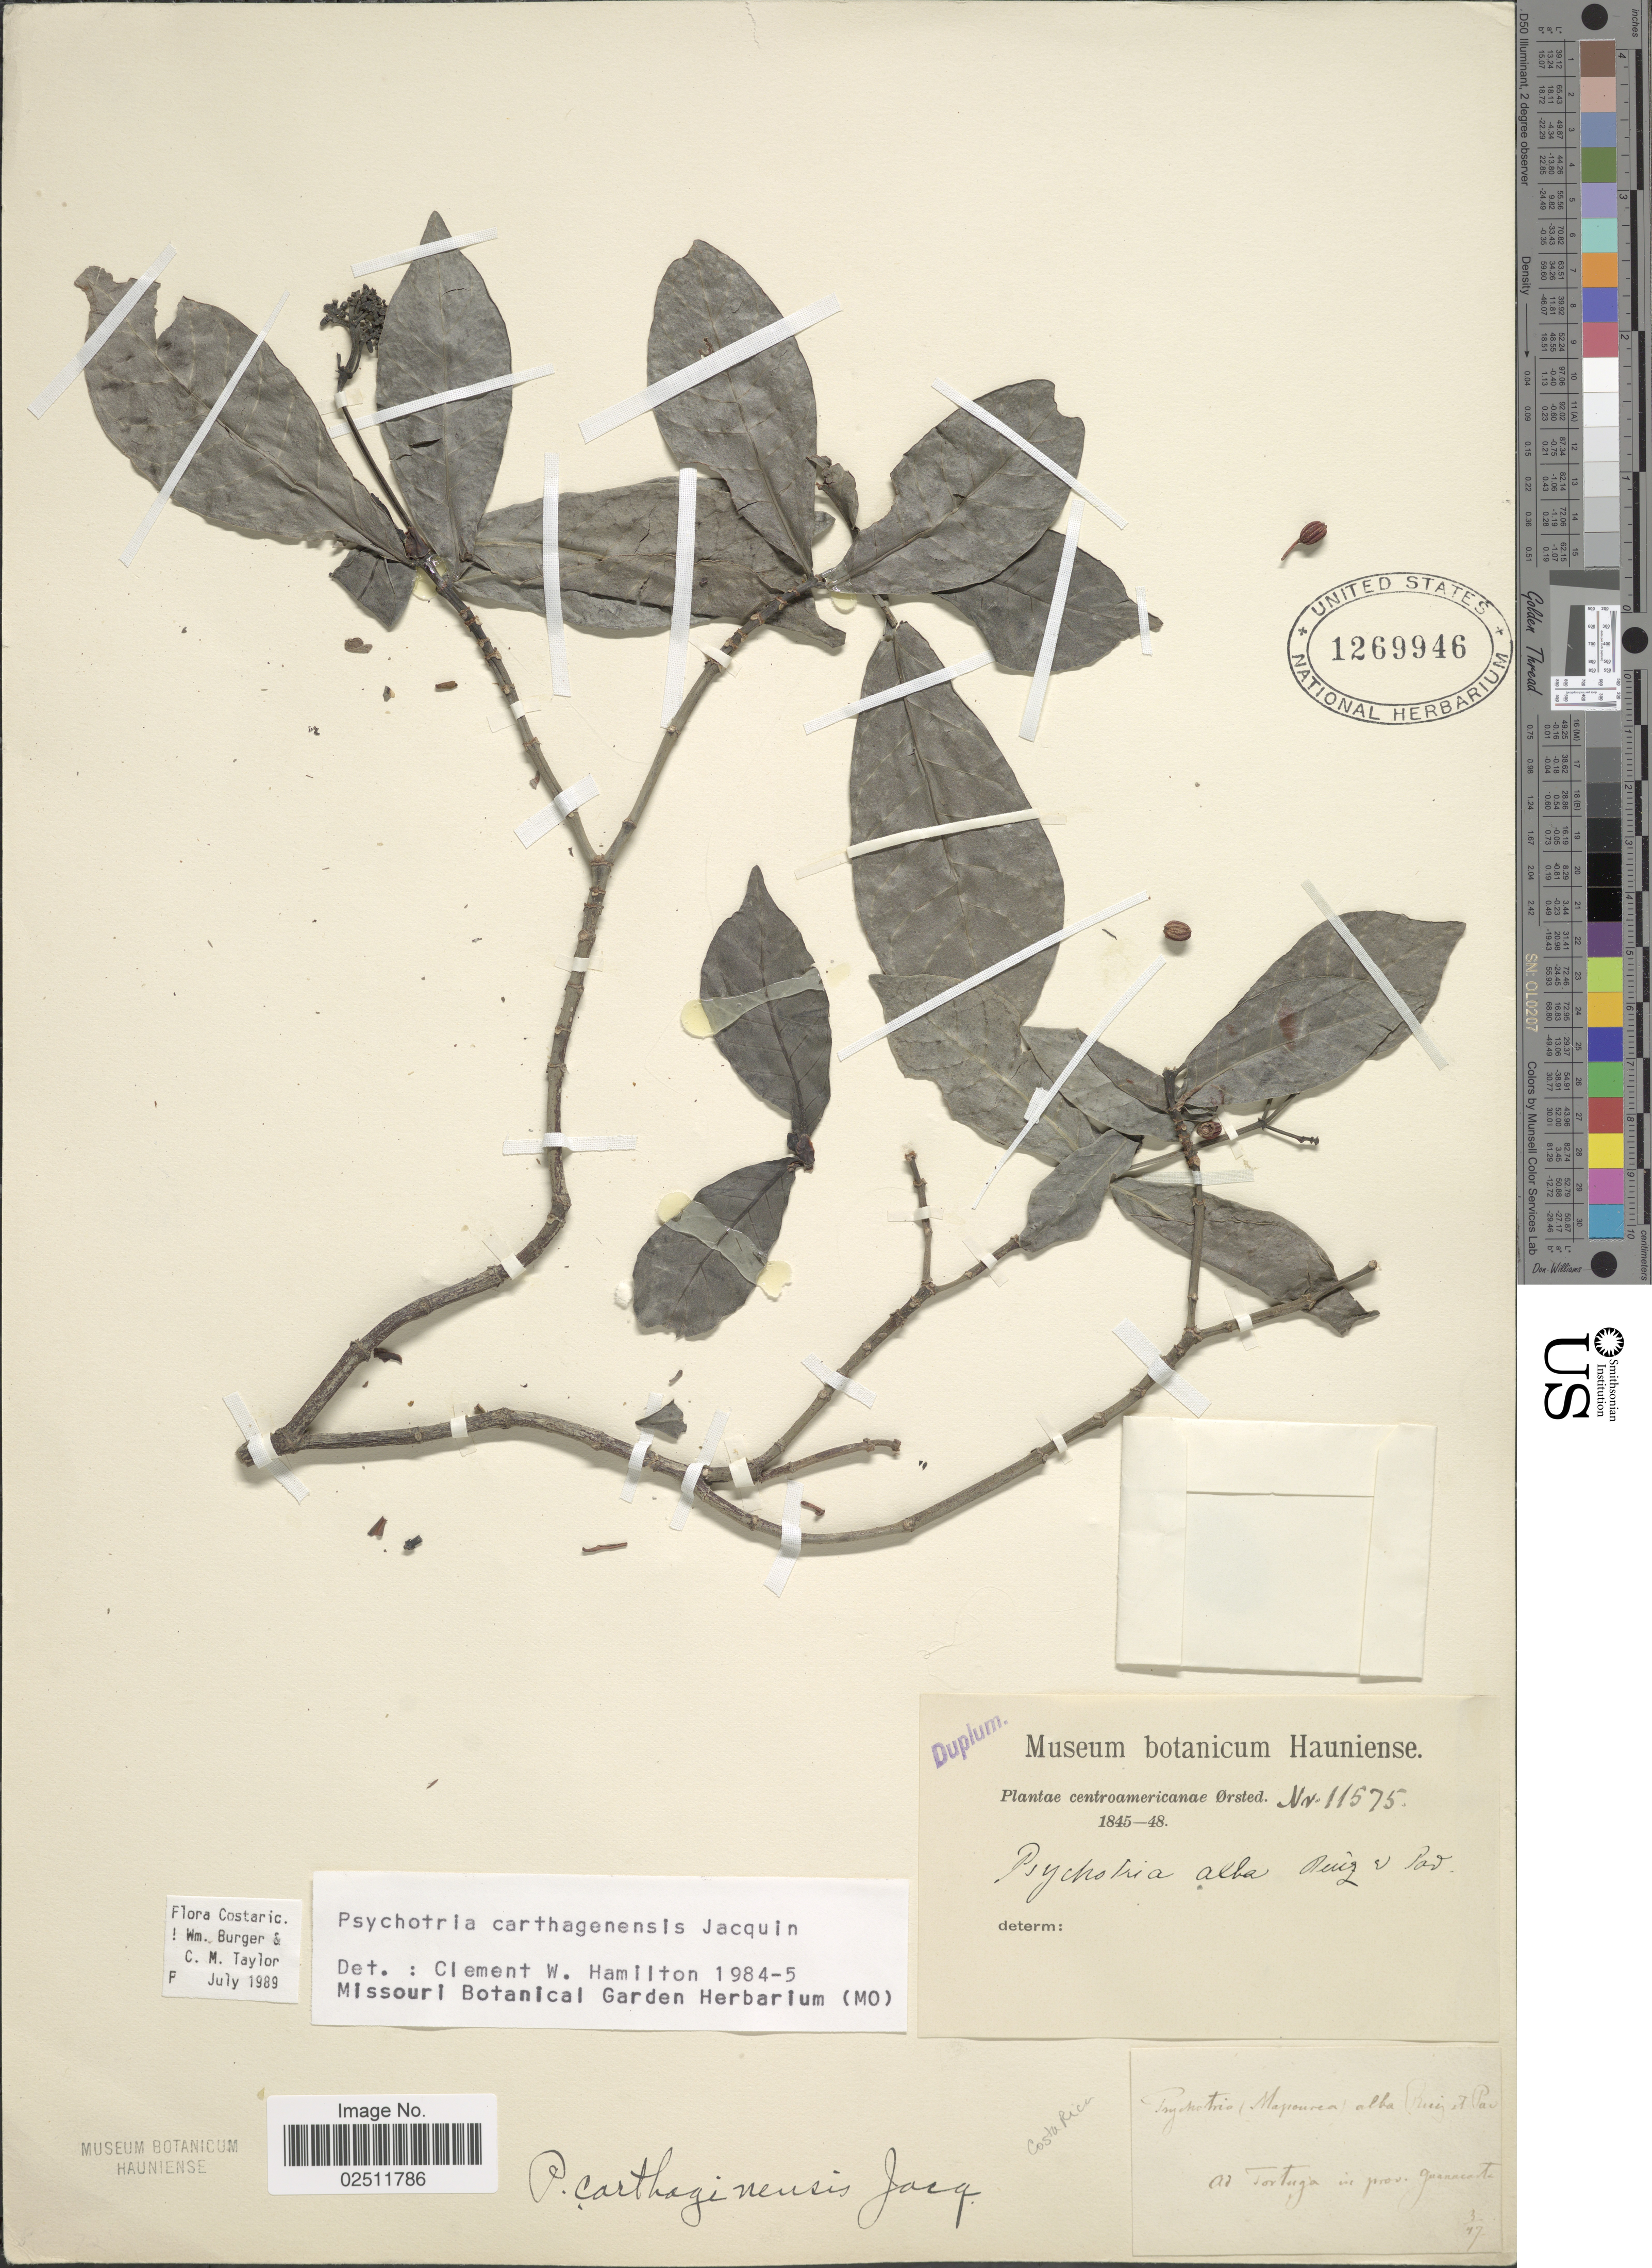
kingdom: Plantae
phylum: Tracheophyta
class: Magnoliopsida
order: Gentianales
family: Rubiaceae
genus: Psychotria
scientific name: Psychotria carthagenensis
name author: Jacq.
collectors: Ørsted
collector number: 11575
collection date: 1847-03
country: Costa Rica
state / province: Guanacaste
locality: Ad Tortuga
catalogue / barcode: US 1269946